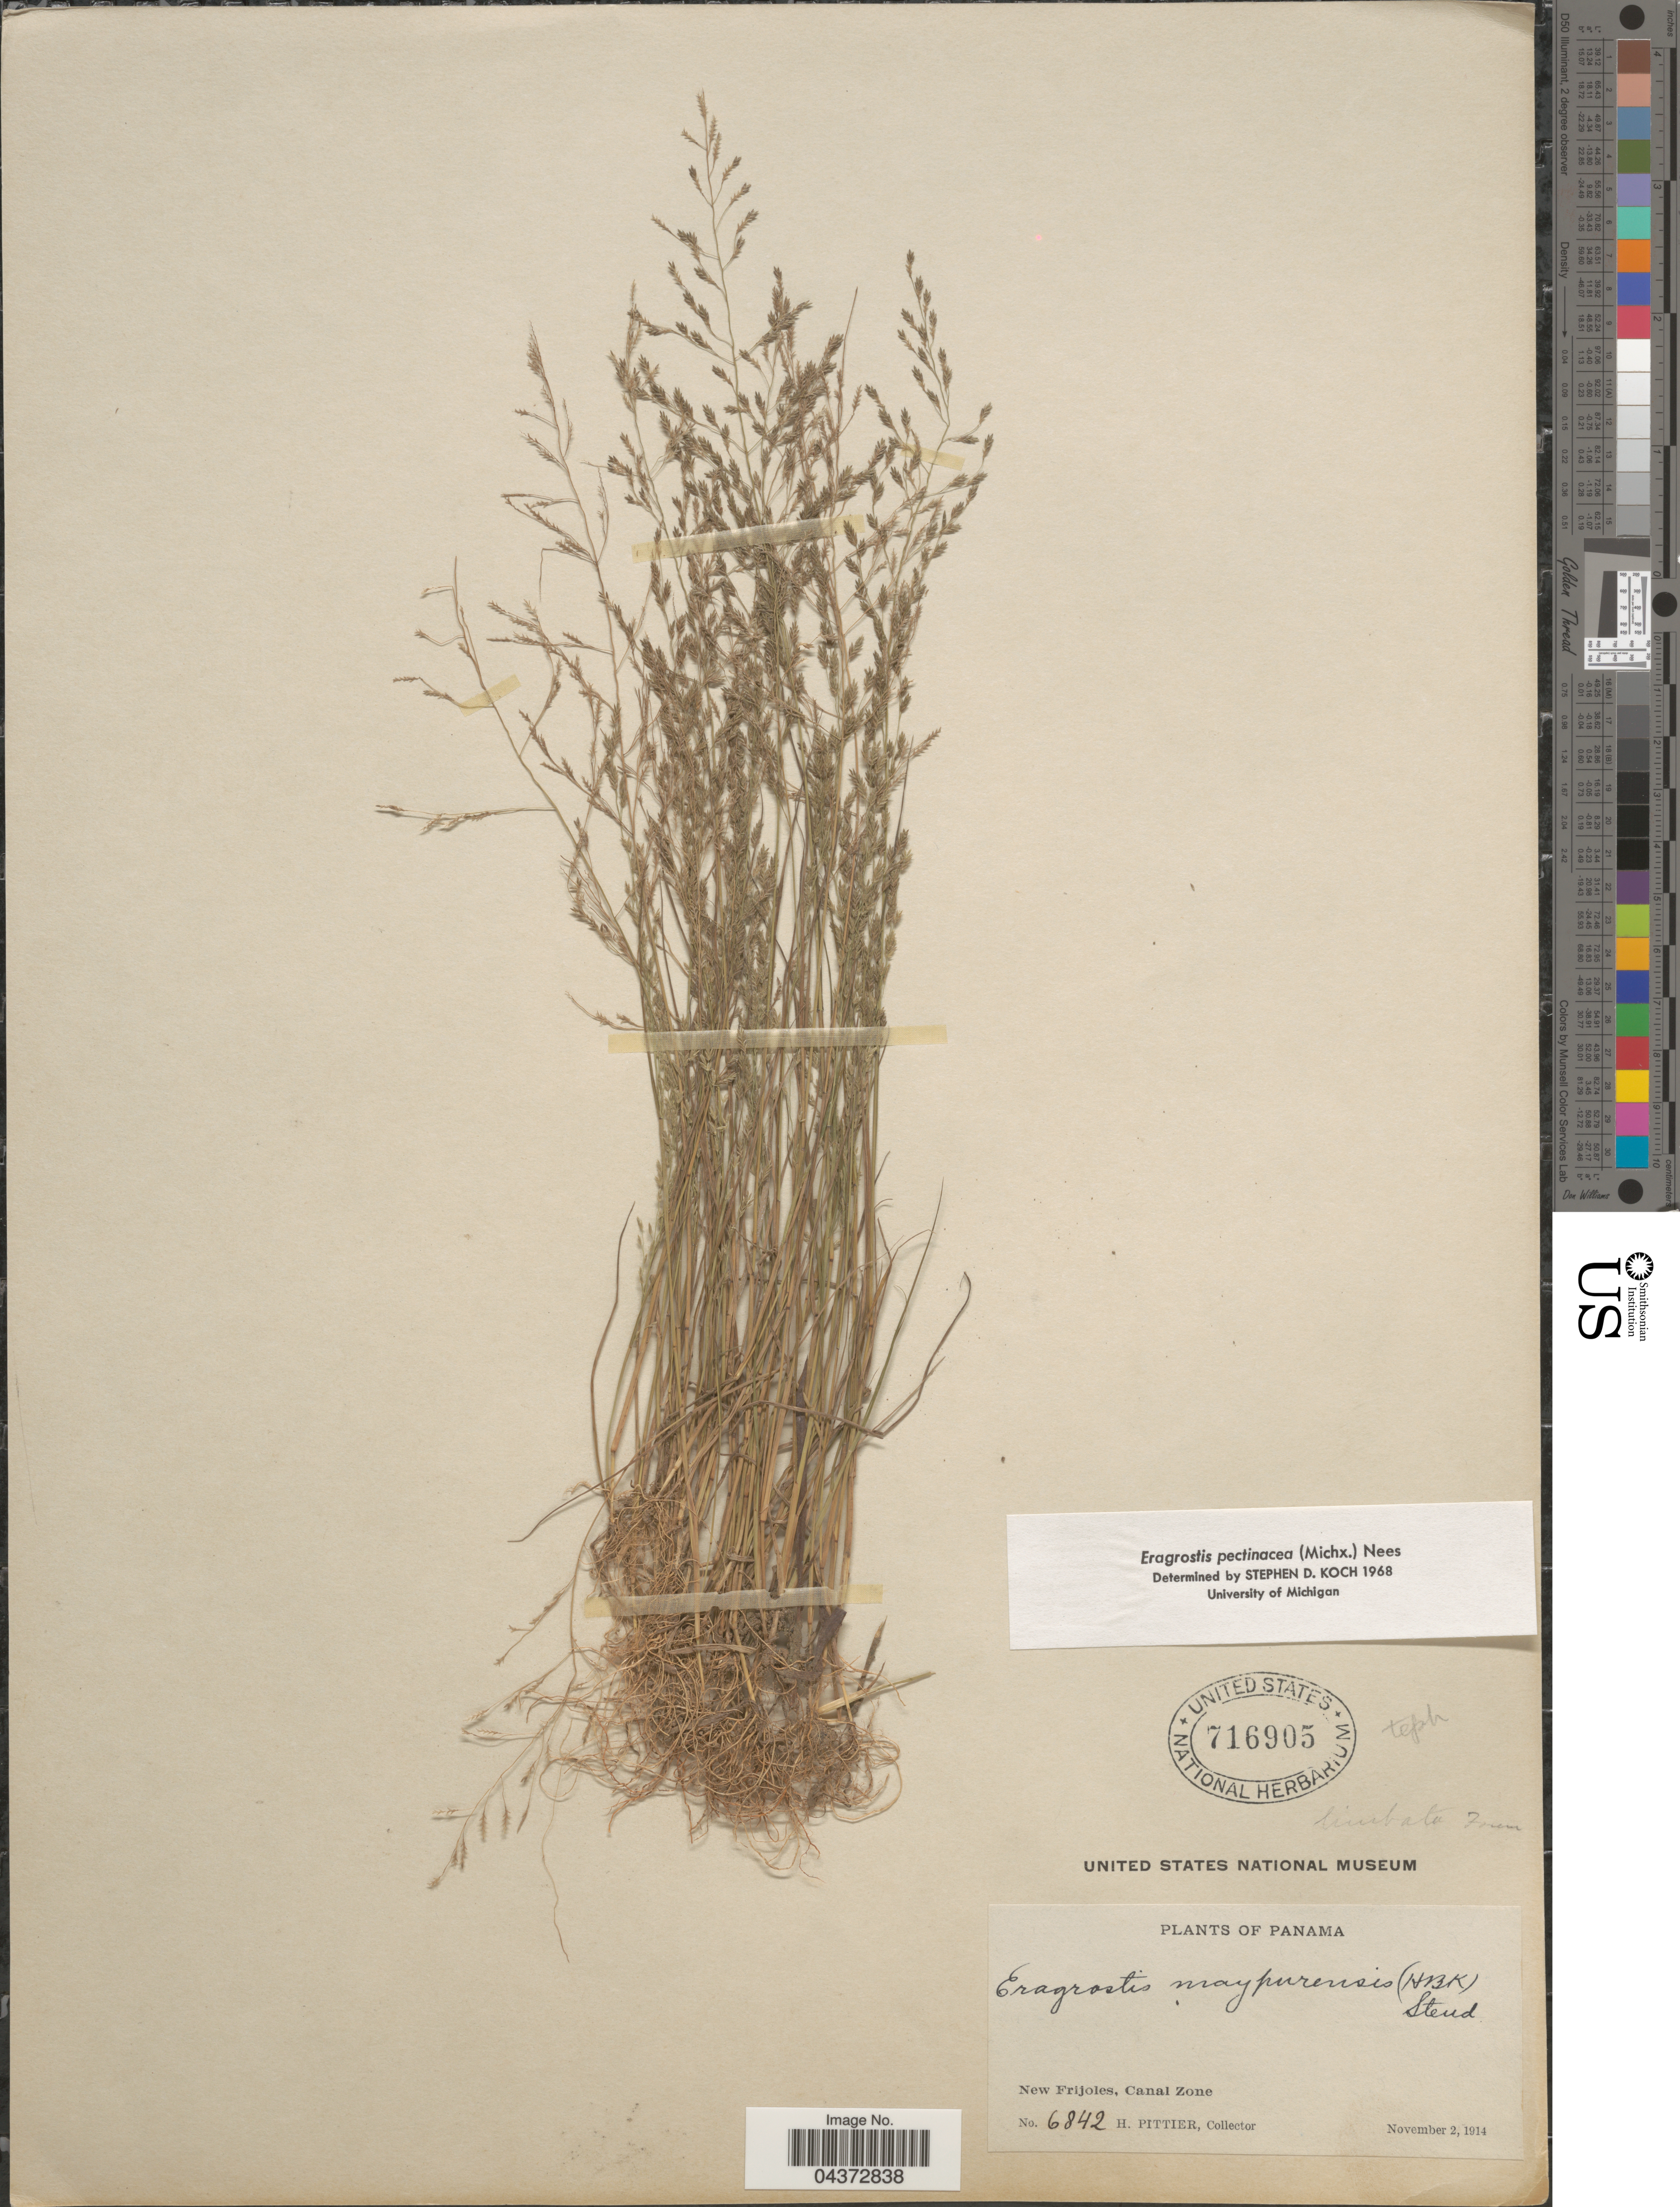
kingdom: Plantae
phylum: Tracheophyta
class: Liliopsida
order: Poales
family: Poaceae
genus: Eragrostis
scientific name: Eragrostis pectinacea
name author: (Michx.) Nees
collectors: H. F. Pittier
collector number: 6842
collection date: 1914-11-02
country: Panama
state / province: Colón / Panamá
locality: New Frijoles, Canal Zone.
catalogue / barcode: US 716905